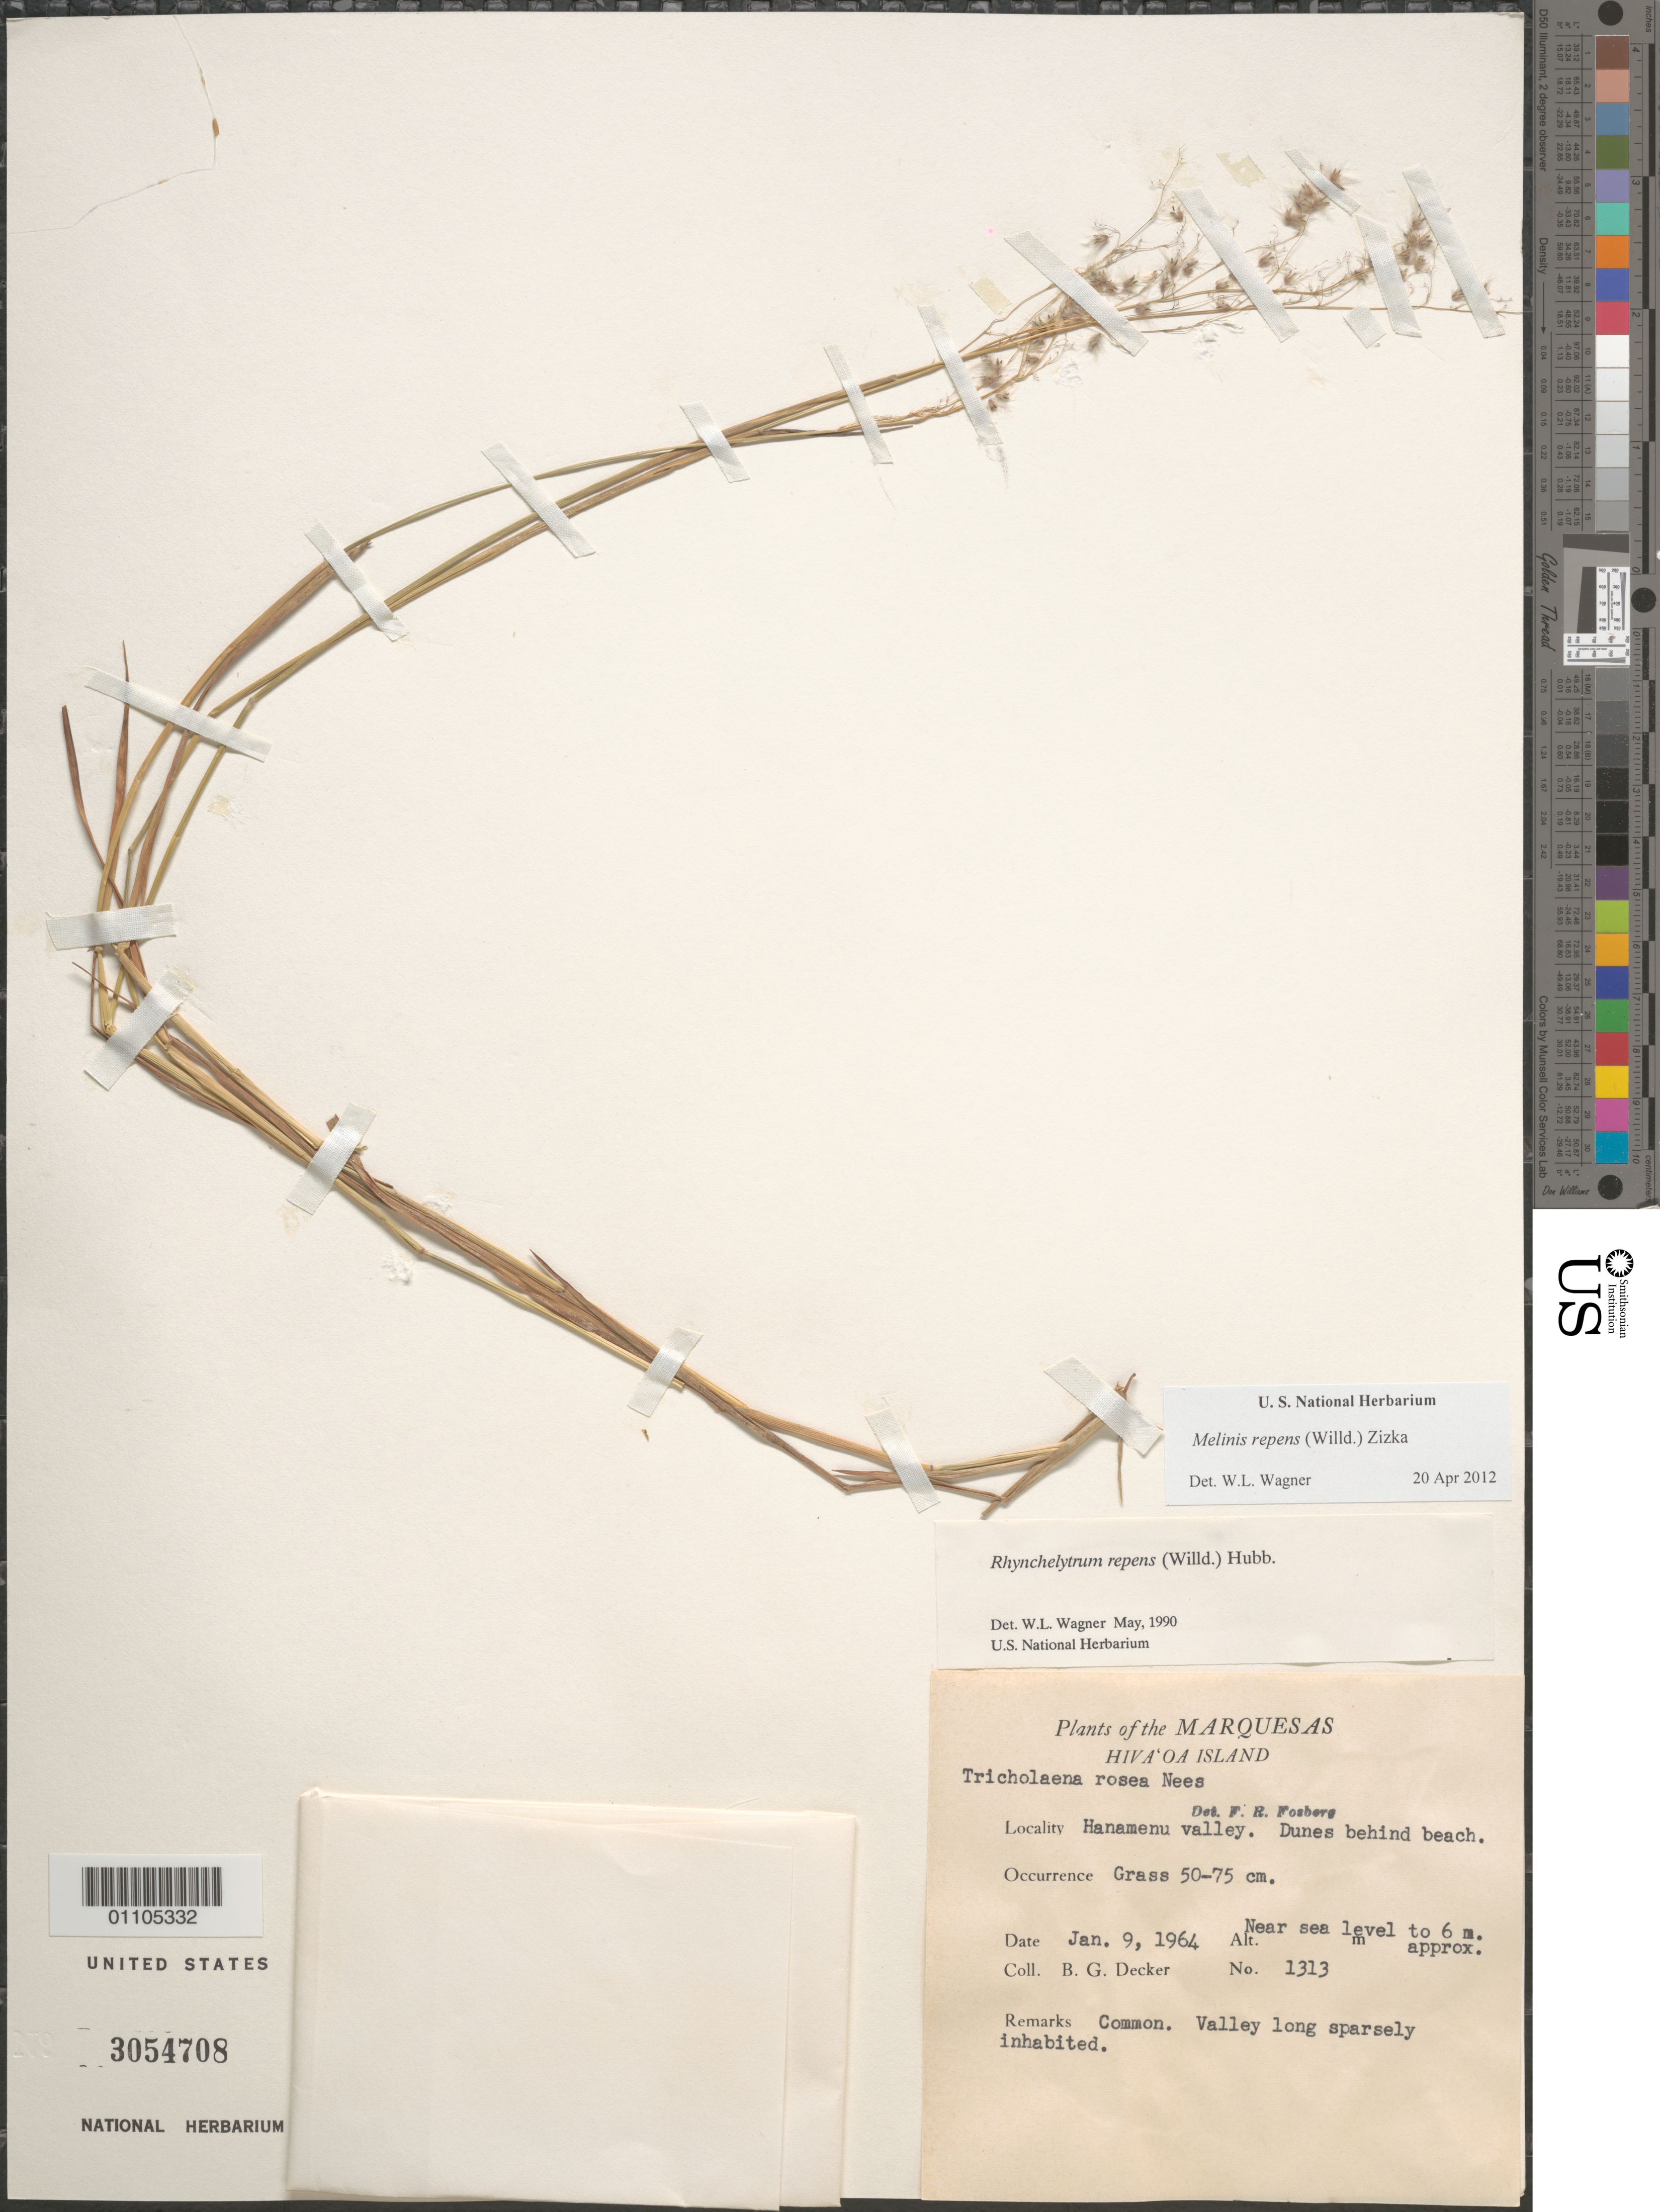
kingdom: Plantae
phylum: Tracheophyta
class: Liliopsida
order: Poales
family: Poaceae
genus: Melinis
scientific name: Melinis repens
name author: (Willd.) Zizka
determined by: Wagner, W. L., (BOT), Smithsonian Institution - National Museum of Natural History (UNITED STATES)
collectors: B. G. Decker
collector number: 1313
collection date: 1964-01-09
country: French Polynesia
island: Hiva Oa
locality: Hanamenu Valley, dunes behind beach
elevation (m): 0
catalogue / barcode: US 3054708